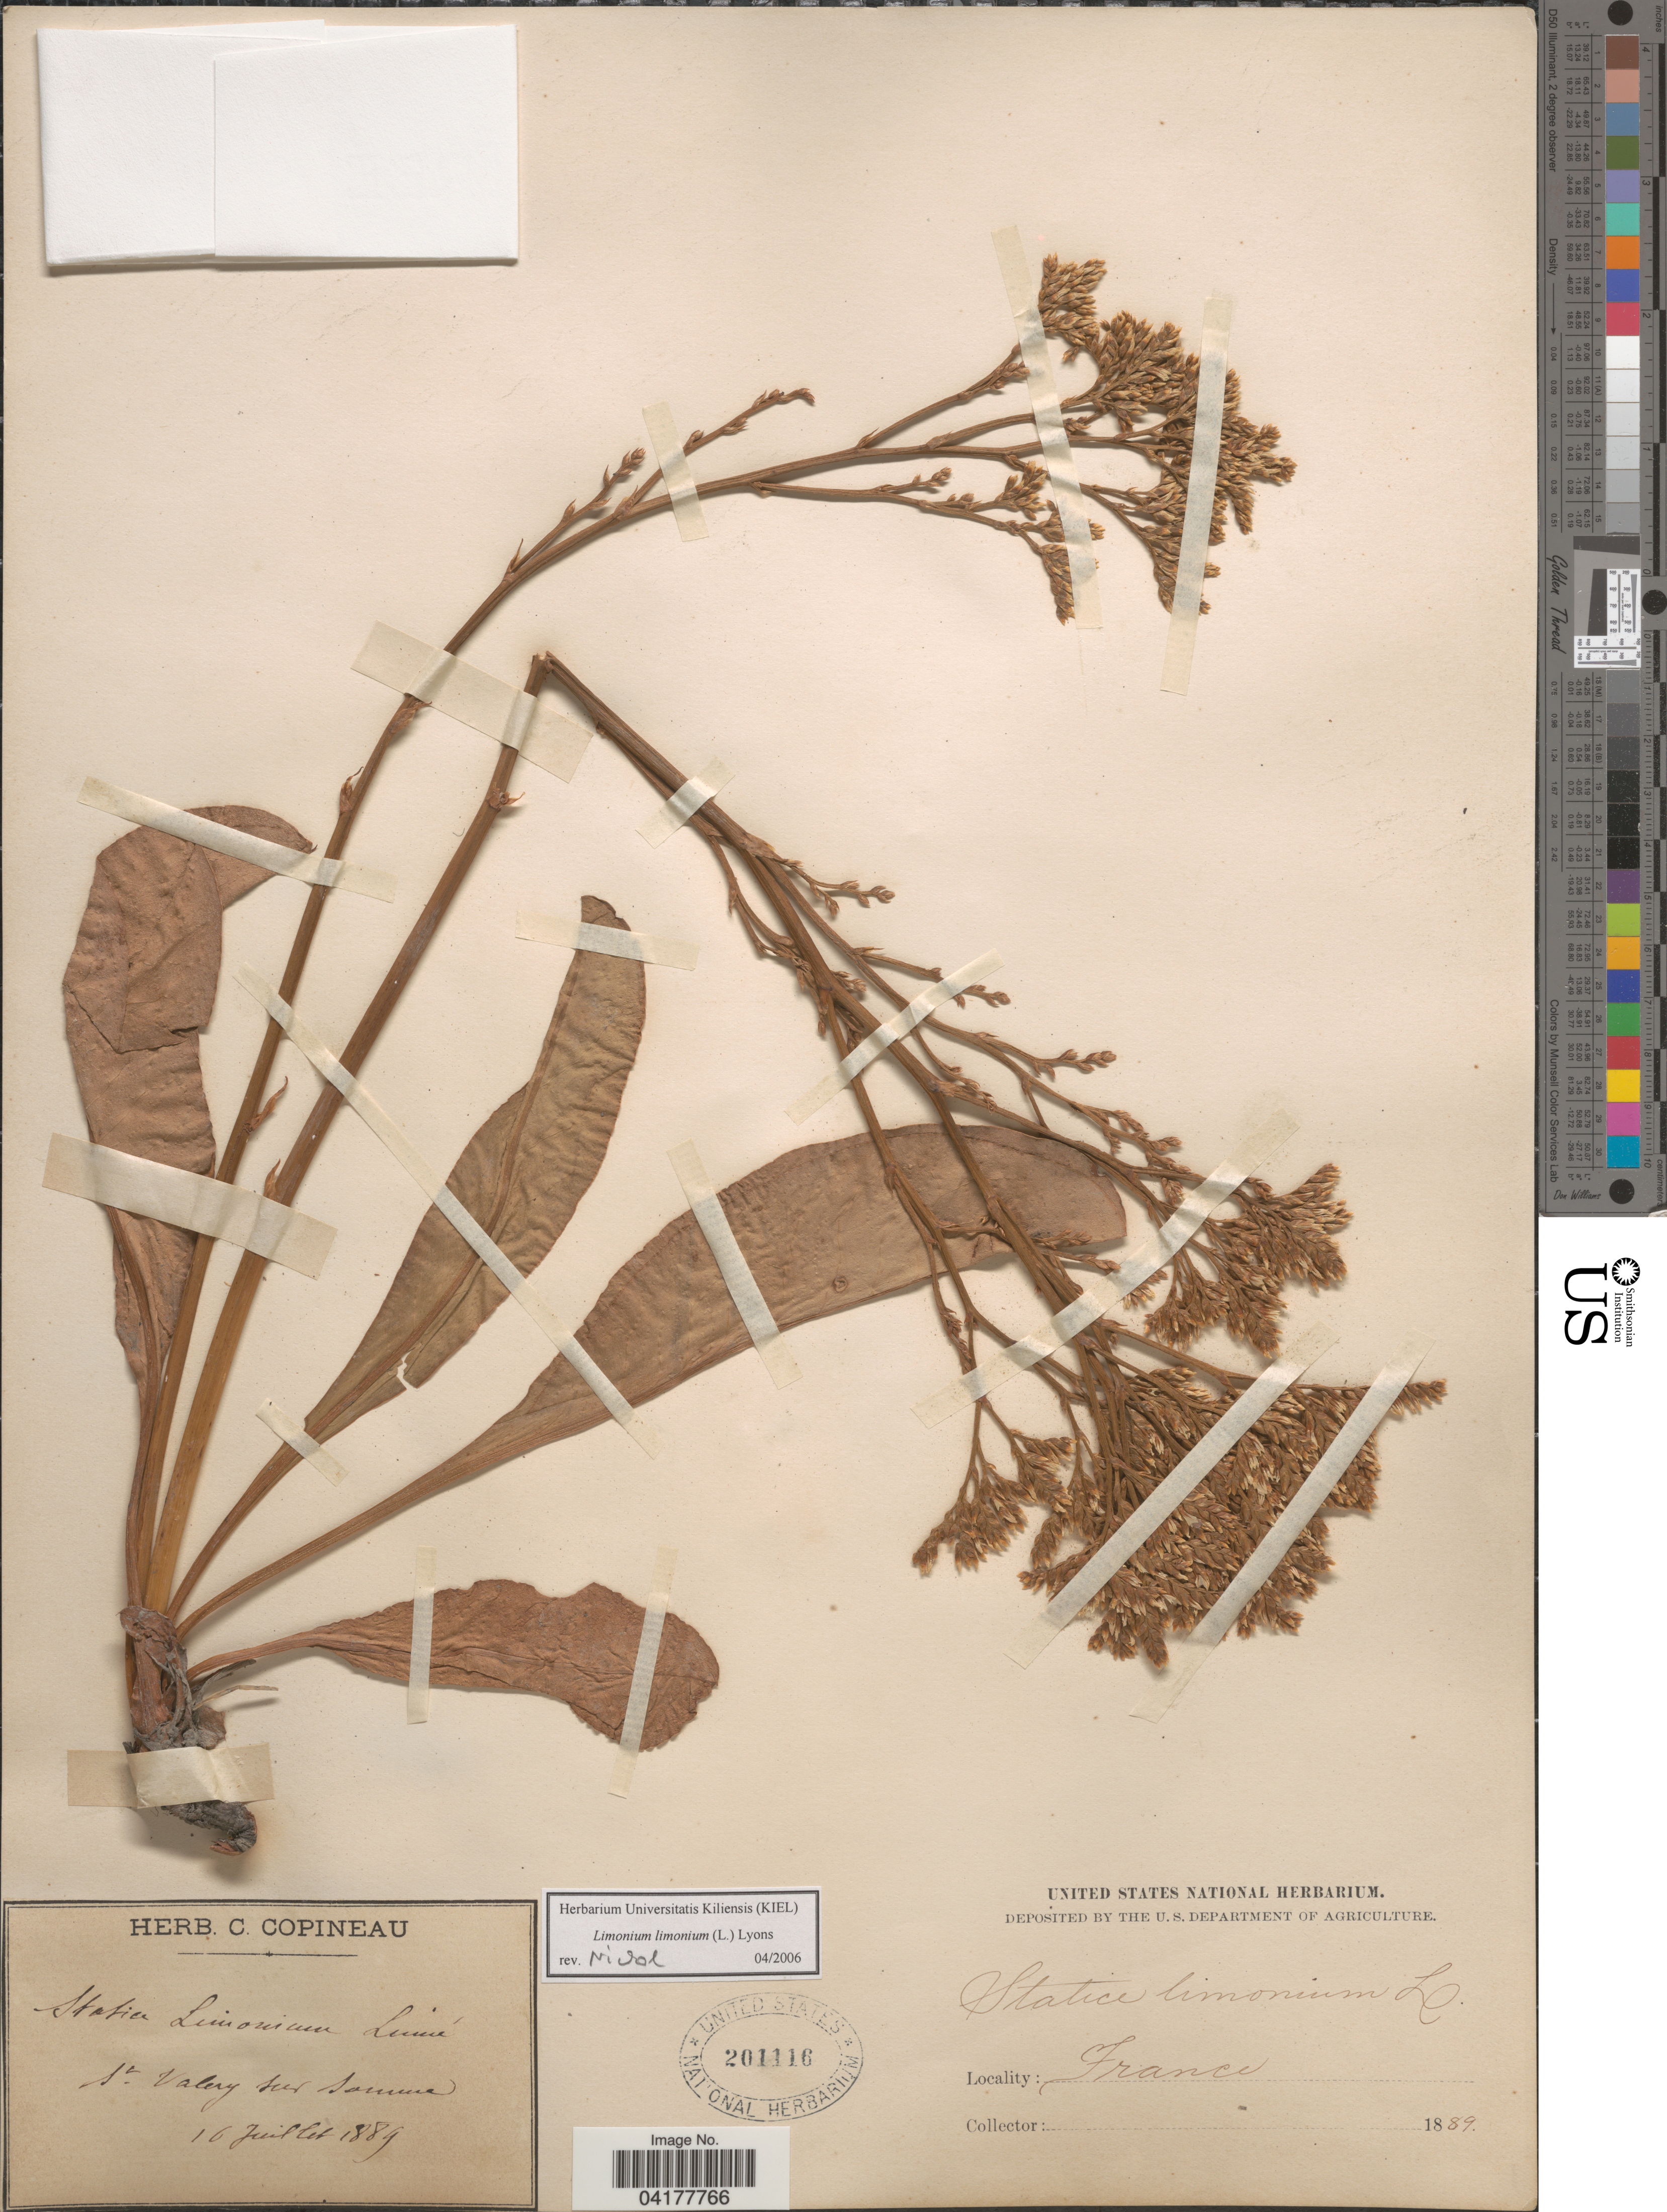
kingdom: Plantae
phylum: Tracheophyta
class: Magnoliopsida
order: Caryophyllales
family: Plumbaginaceae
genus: Limonium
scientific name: Limonium limonium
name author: (L.) A.Lyons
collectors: ex herb. C. Copineau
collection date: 1889-07-16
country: France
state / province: Hauts-de-France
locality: St. Valery sur Somme.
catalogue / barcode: US 201116